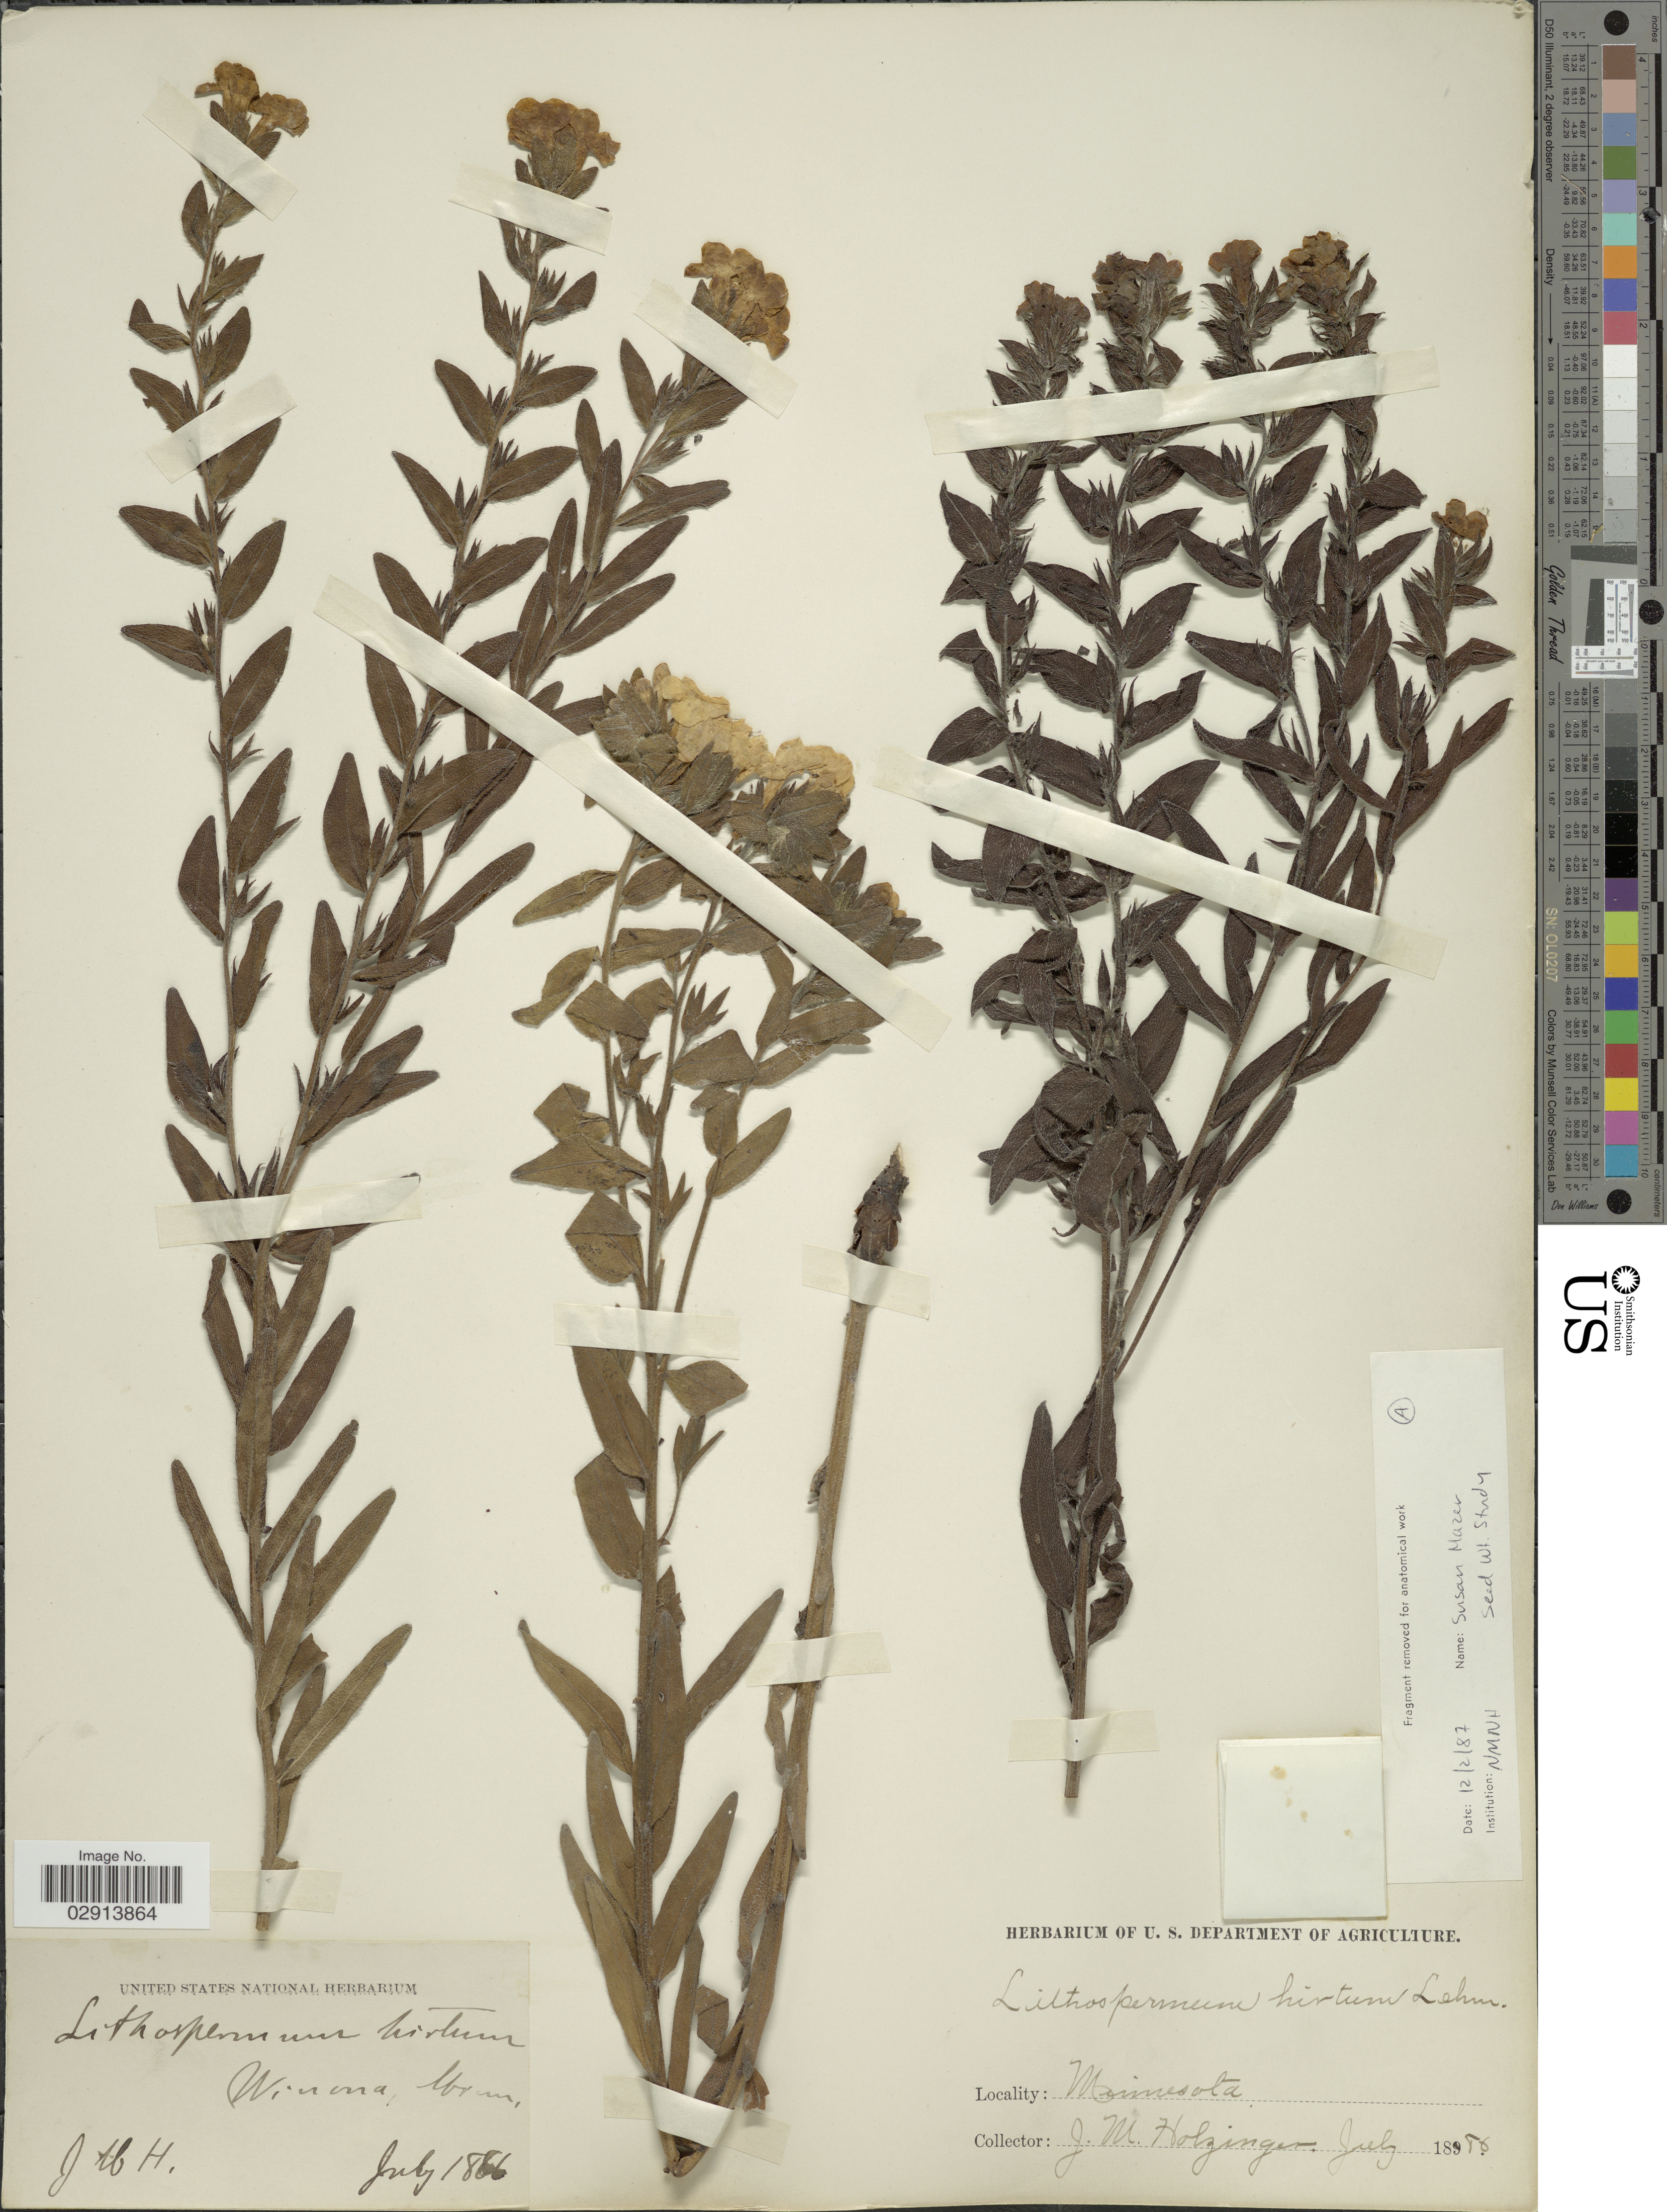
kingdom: Plantae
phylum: Tracheophyta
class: Magnoliopsida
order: Boraginales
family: Boraginaceae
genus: Lithospermum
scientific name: Lithospermum caroliniense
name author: (J.F. Gmel.) MacMill.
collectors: J. M. Holzinger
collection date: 1886-07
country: United States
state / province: Minnesota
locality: Winona.